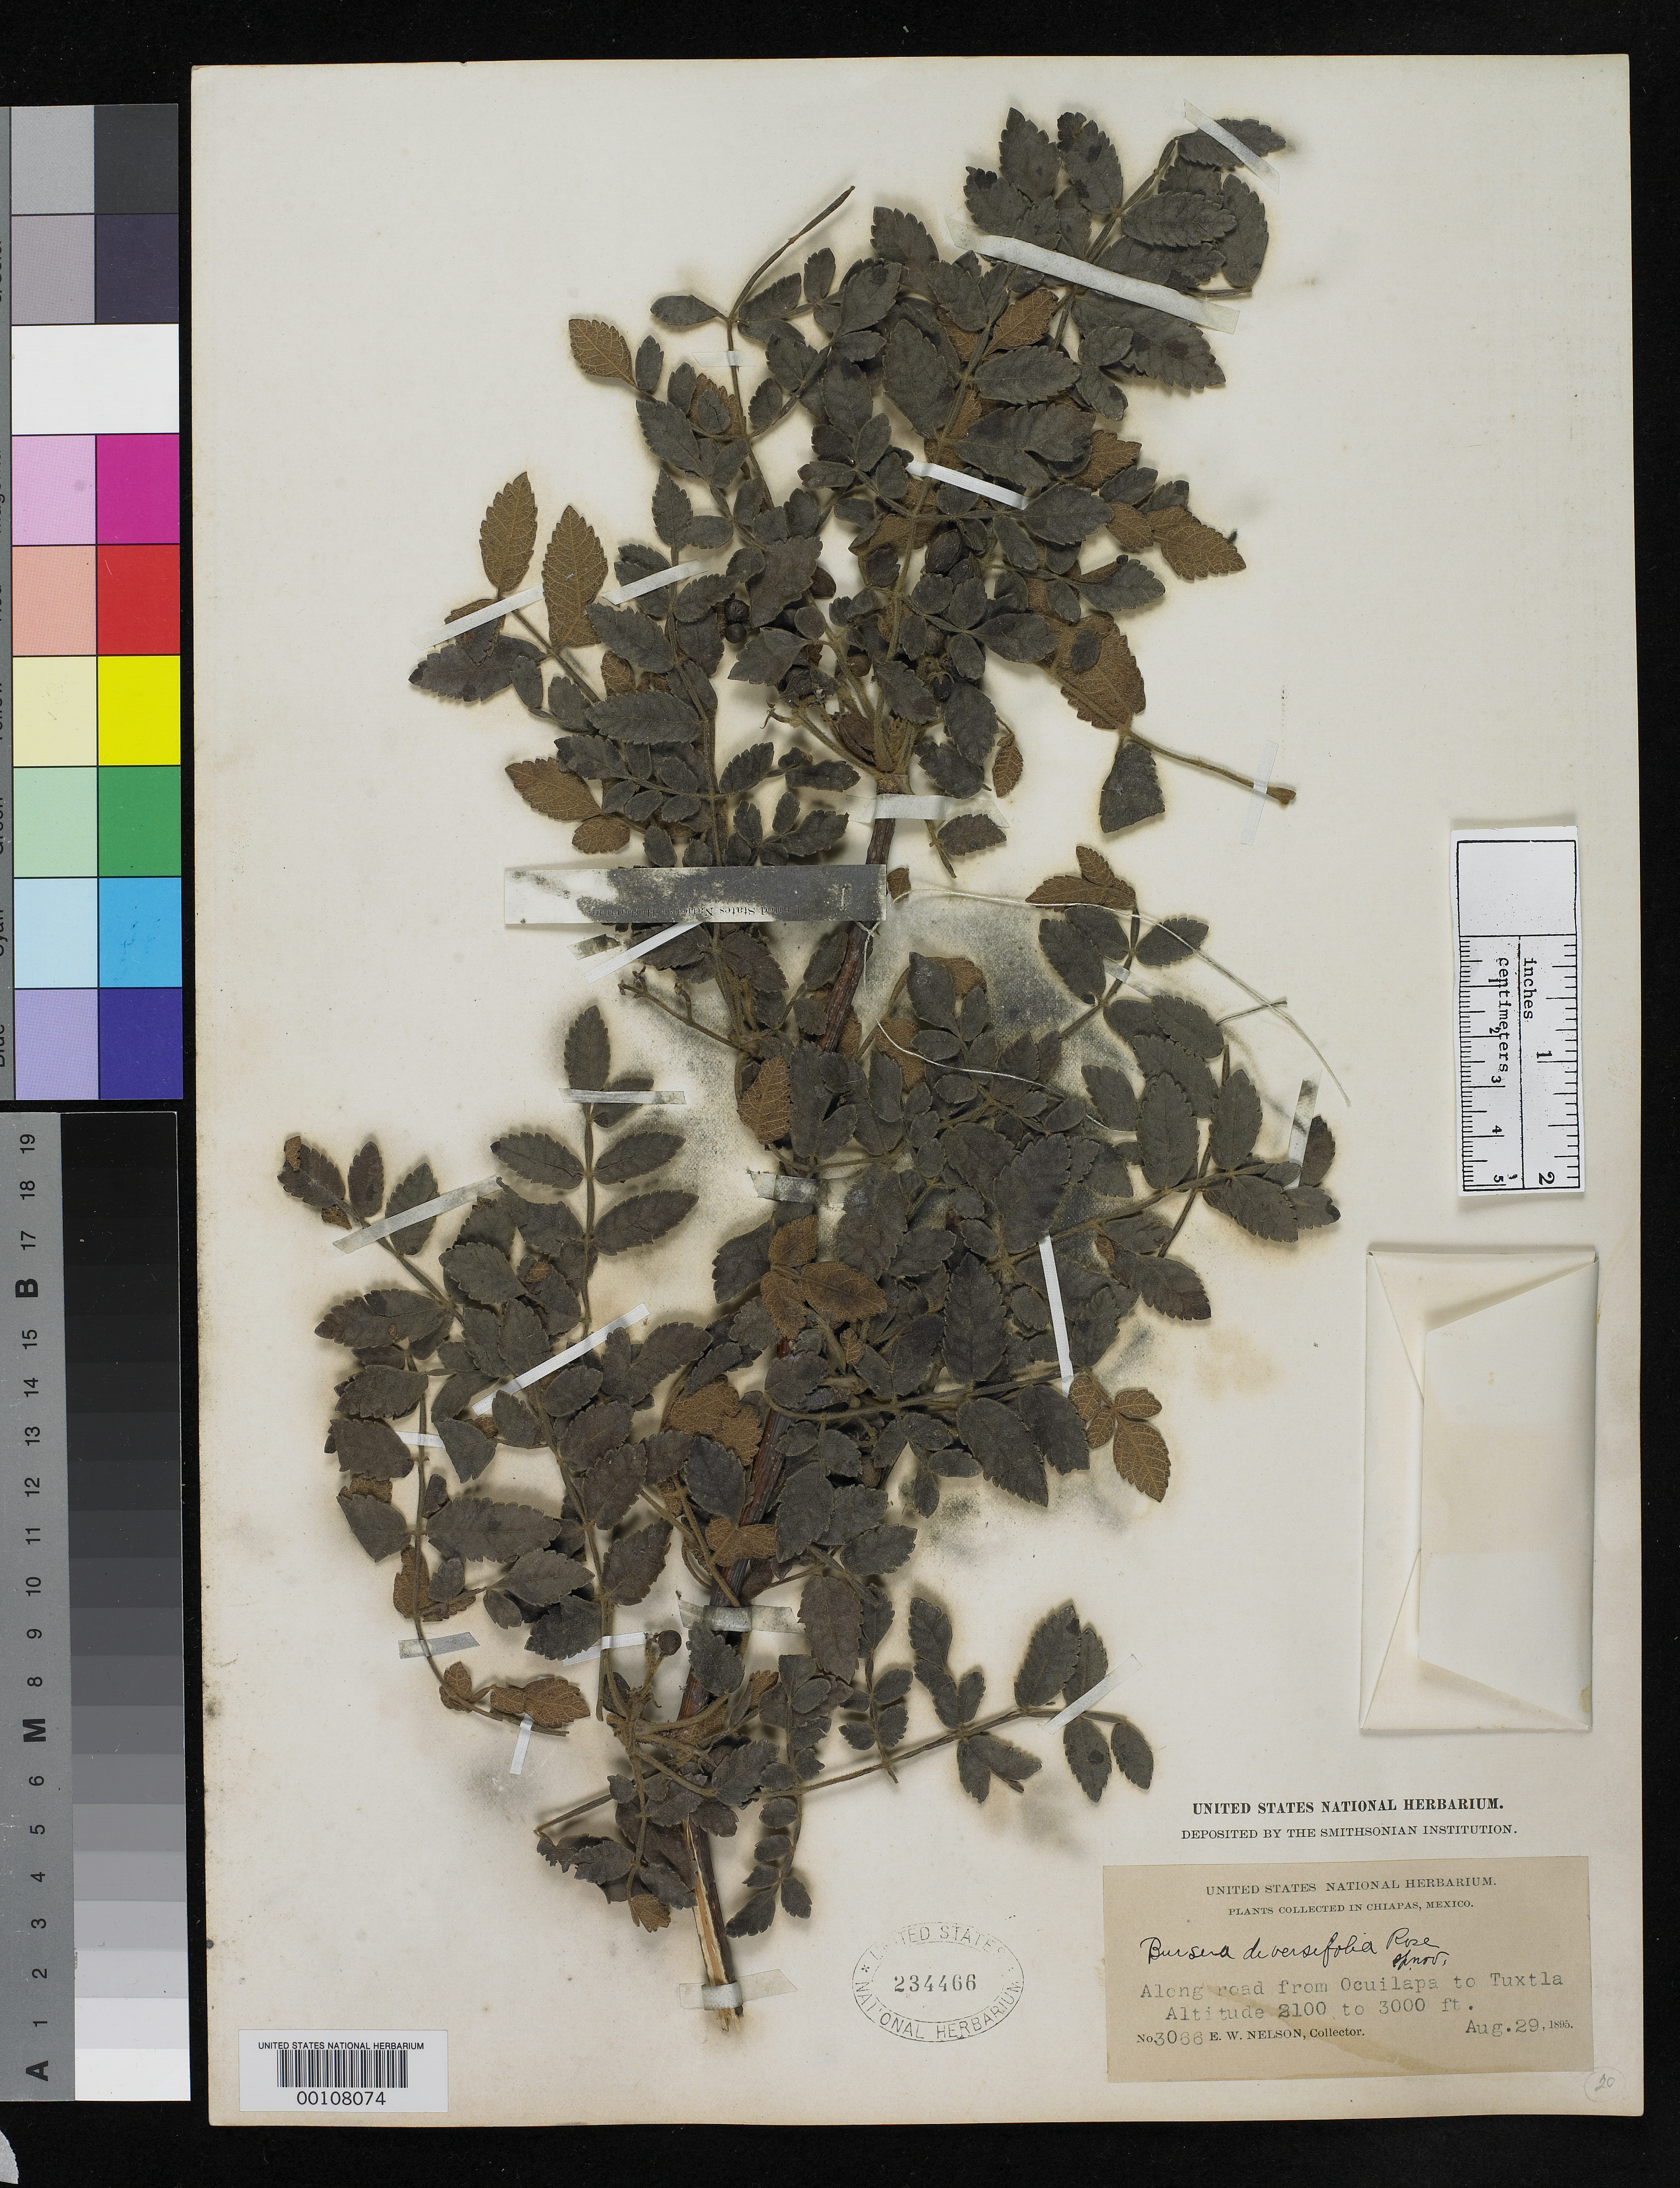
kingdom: Plantae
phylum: Tracheophyta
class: Magnoliopsida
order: Sapindales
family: Burseraceae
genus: Bursera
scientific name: Bursera diversifolia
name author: Rose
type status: Type Collection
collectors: E. W. Nelson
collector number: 3066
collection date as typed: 29 Aug 1895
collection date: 1895-08-29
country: Mexico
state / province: Chiapas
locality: Between Ocuilapa and Tuxtla.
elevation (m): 515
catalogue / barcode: US 234466